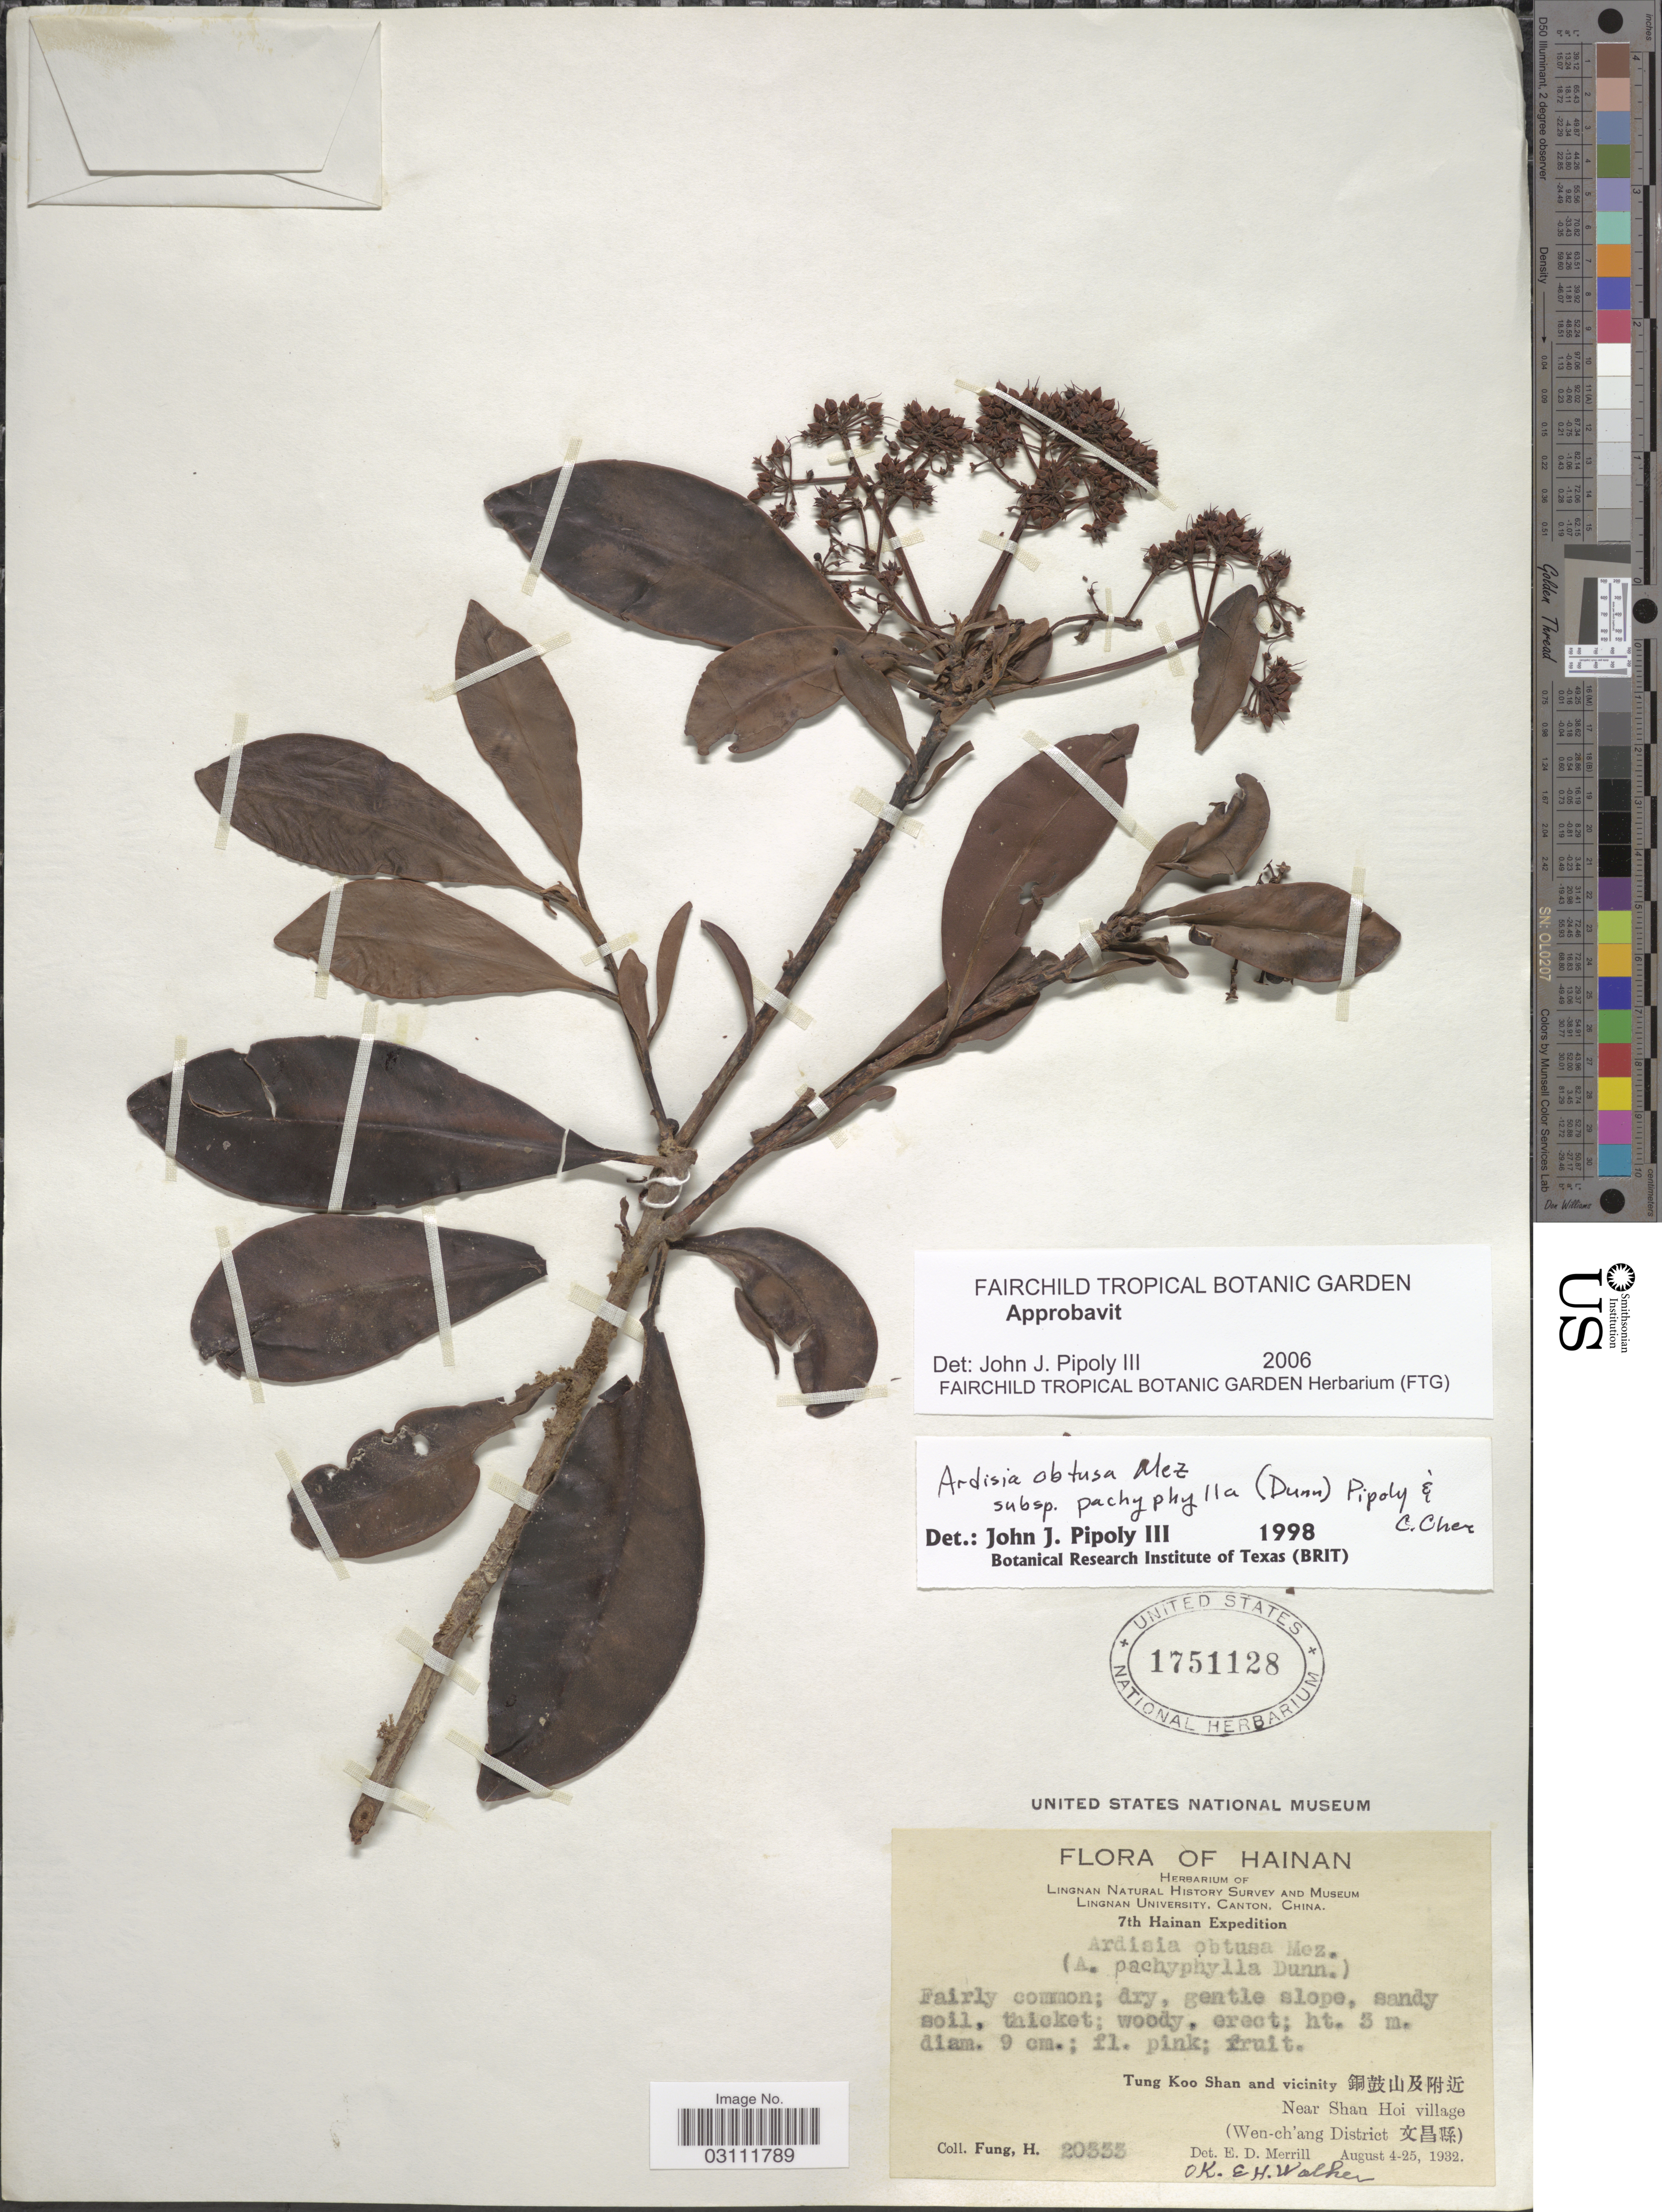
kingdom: Plantae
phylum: Tracheophyta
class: Magnoliopsida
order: Ericales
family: Primulaceae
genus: Ardisia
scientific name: Ardisia obtusa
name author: Mez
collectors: H. Fung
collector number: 20333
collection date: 1932-08-04/1932-08-25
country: China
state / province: Hainan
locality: Tung Koo Shan and vicinity. Near Shan Hoi village. (Wen-ch'ang District).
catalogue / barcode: US 1751128